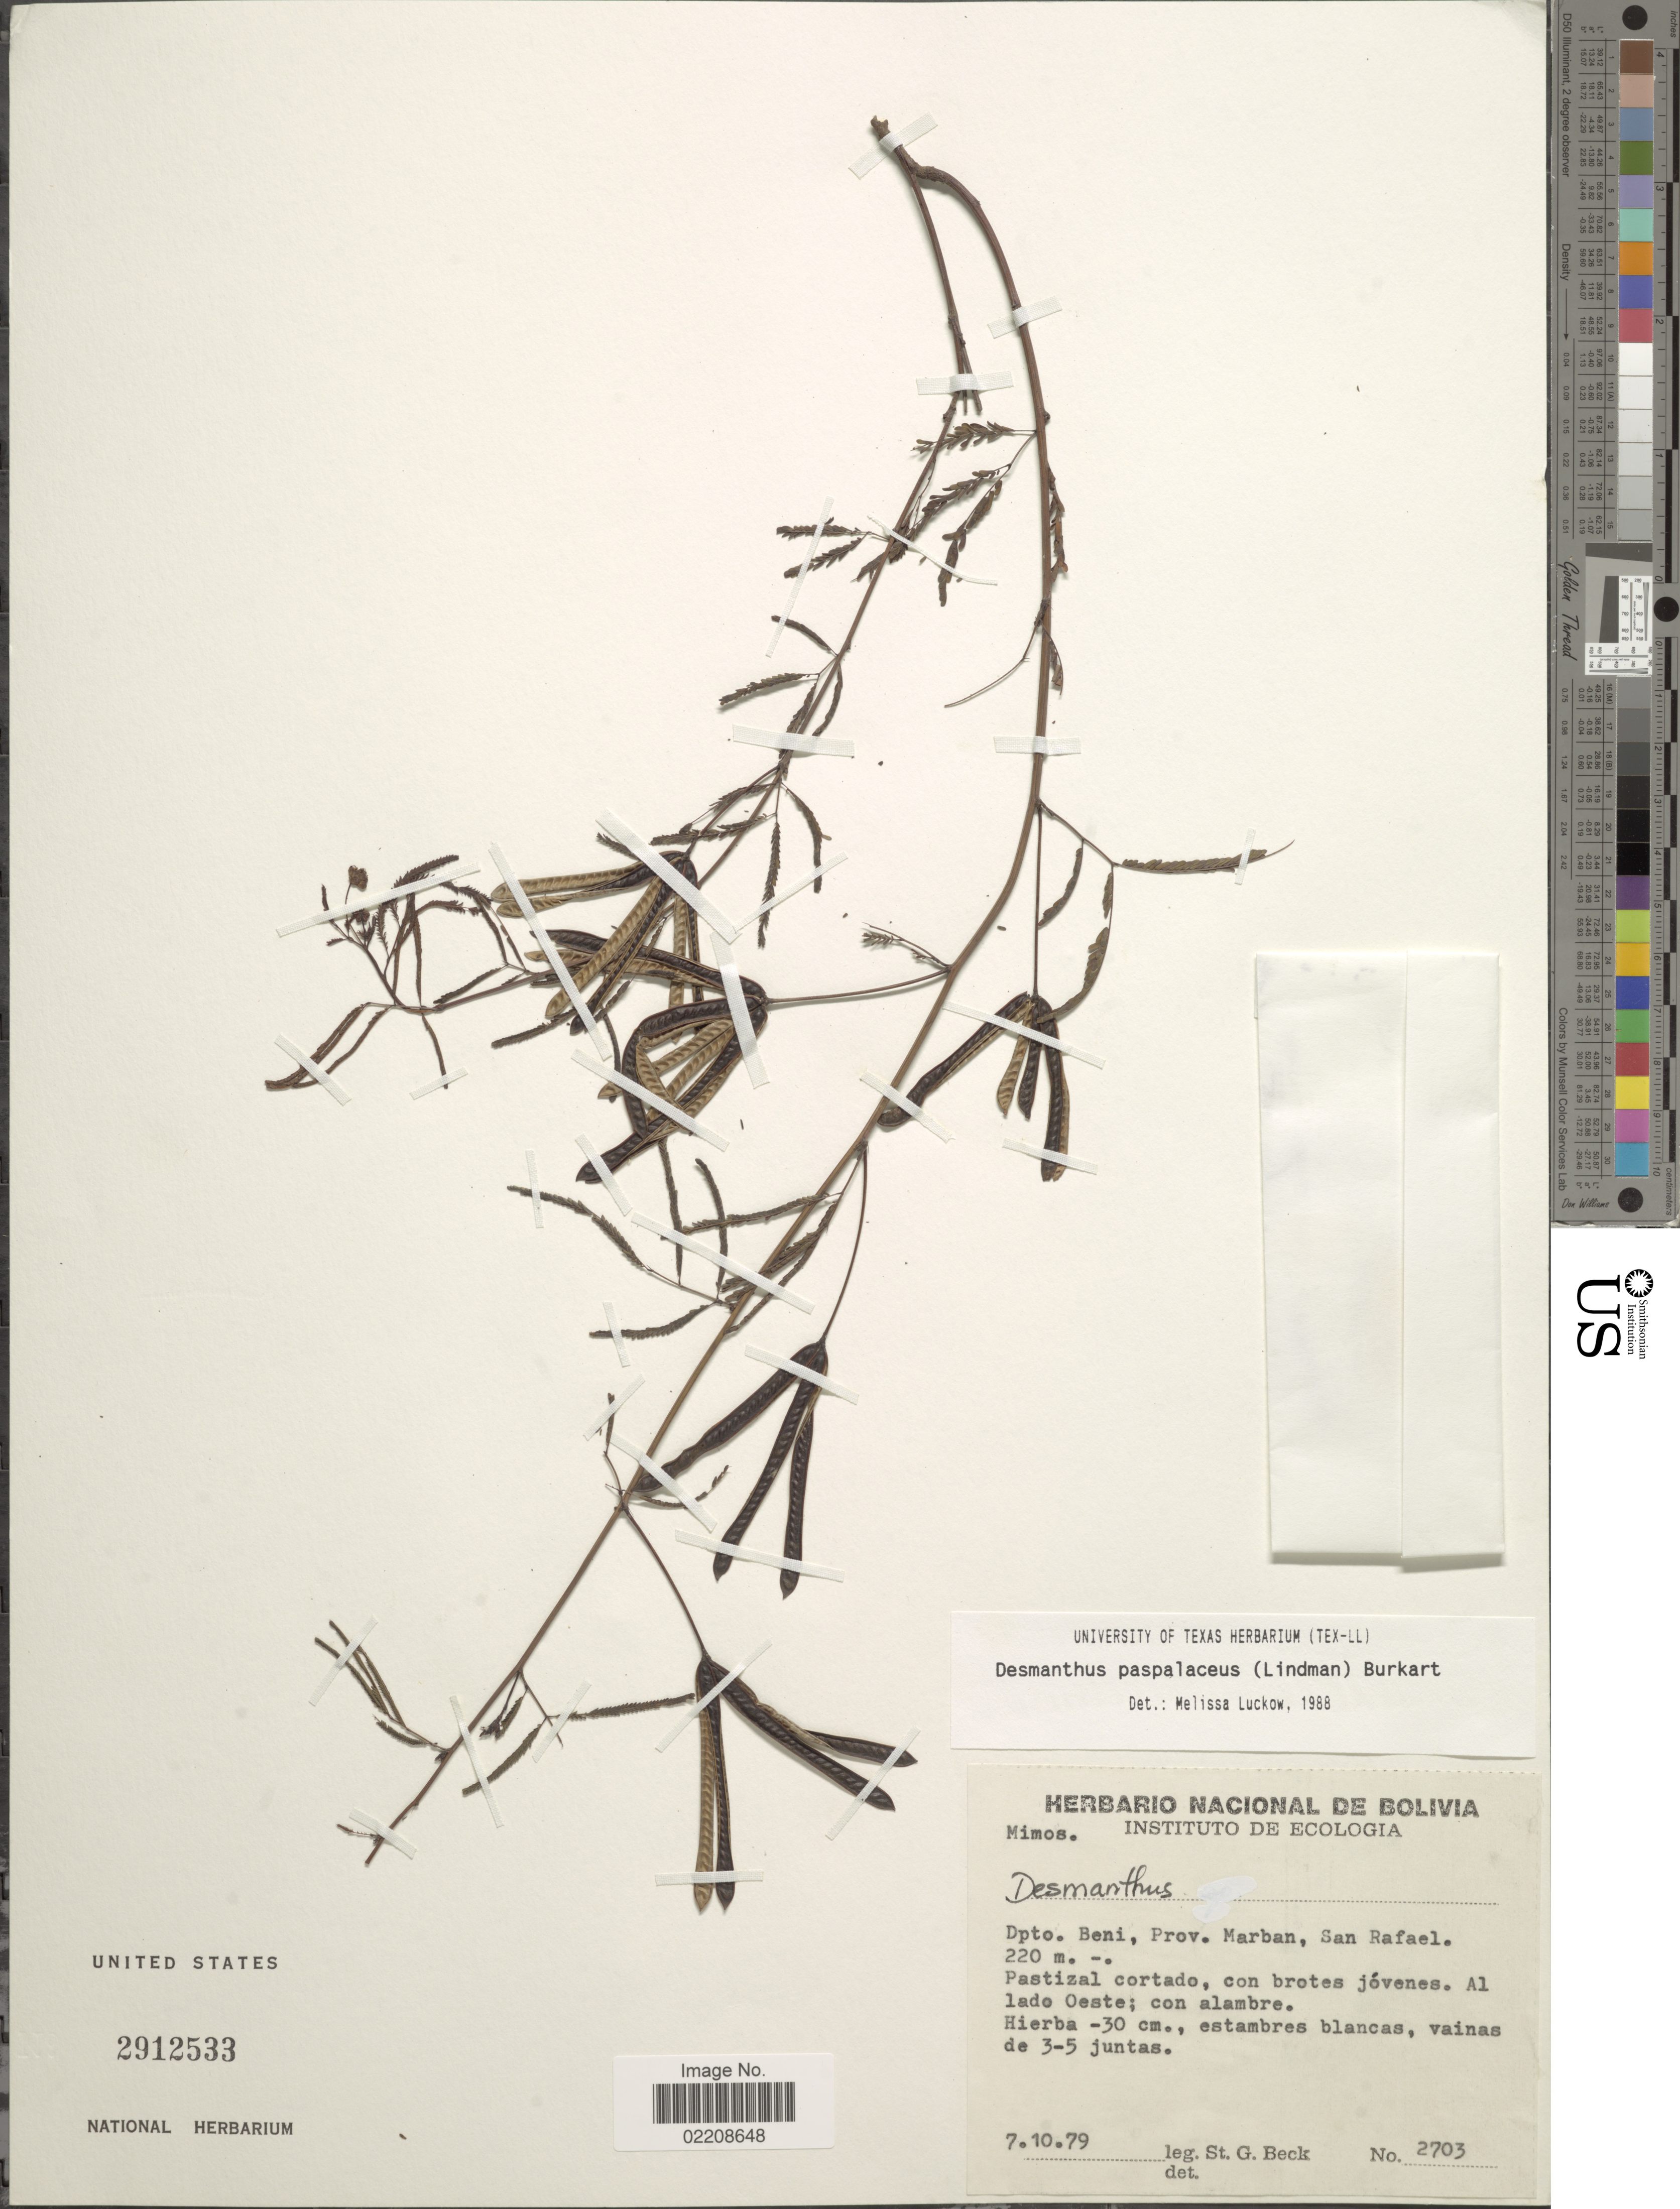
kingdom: Plantae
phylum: Tracheophyta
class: Magnoliopsida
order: Fabales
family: Fabaceae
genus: Desmanthus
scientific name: Desmanthus paspalaceus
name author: (Lindm.) Burkart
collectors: S. G. Beck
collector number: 2703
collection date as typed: Transcribed d/m/y: 7/10/79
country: Bolivia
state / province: Beni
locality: Dpto. Beni, Prov. Marvan, San Rafael.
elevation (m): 220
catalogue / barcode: US 2912533